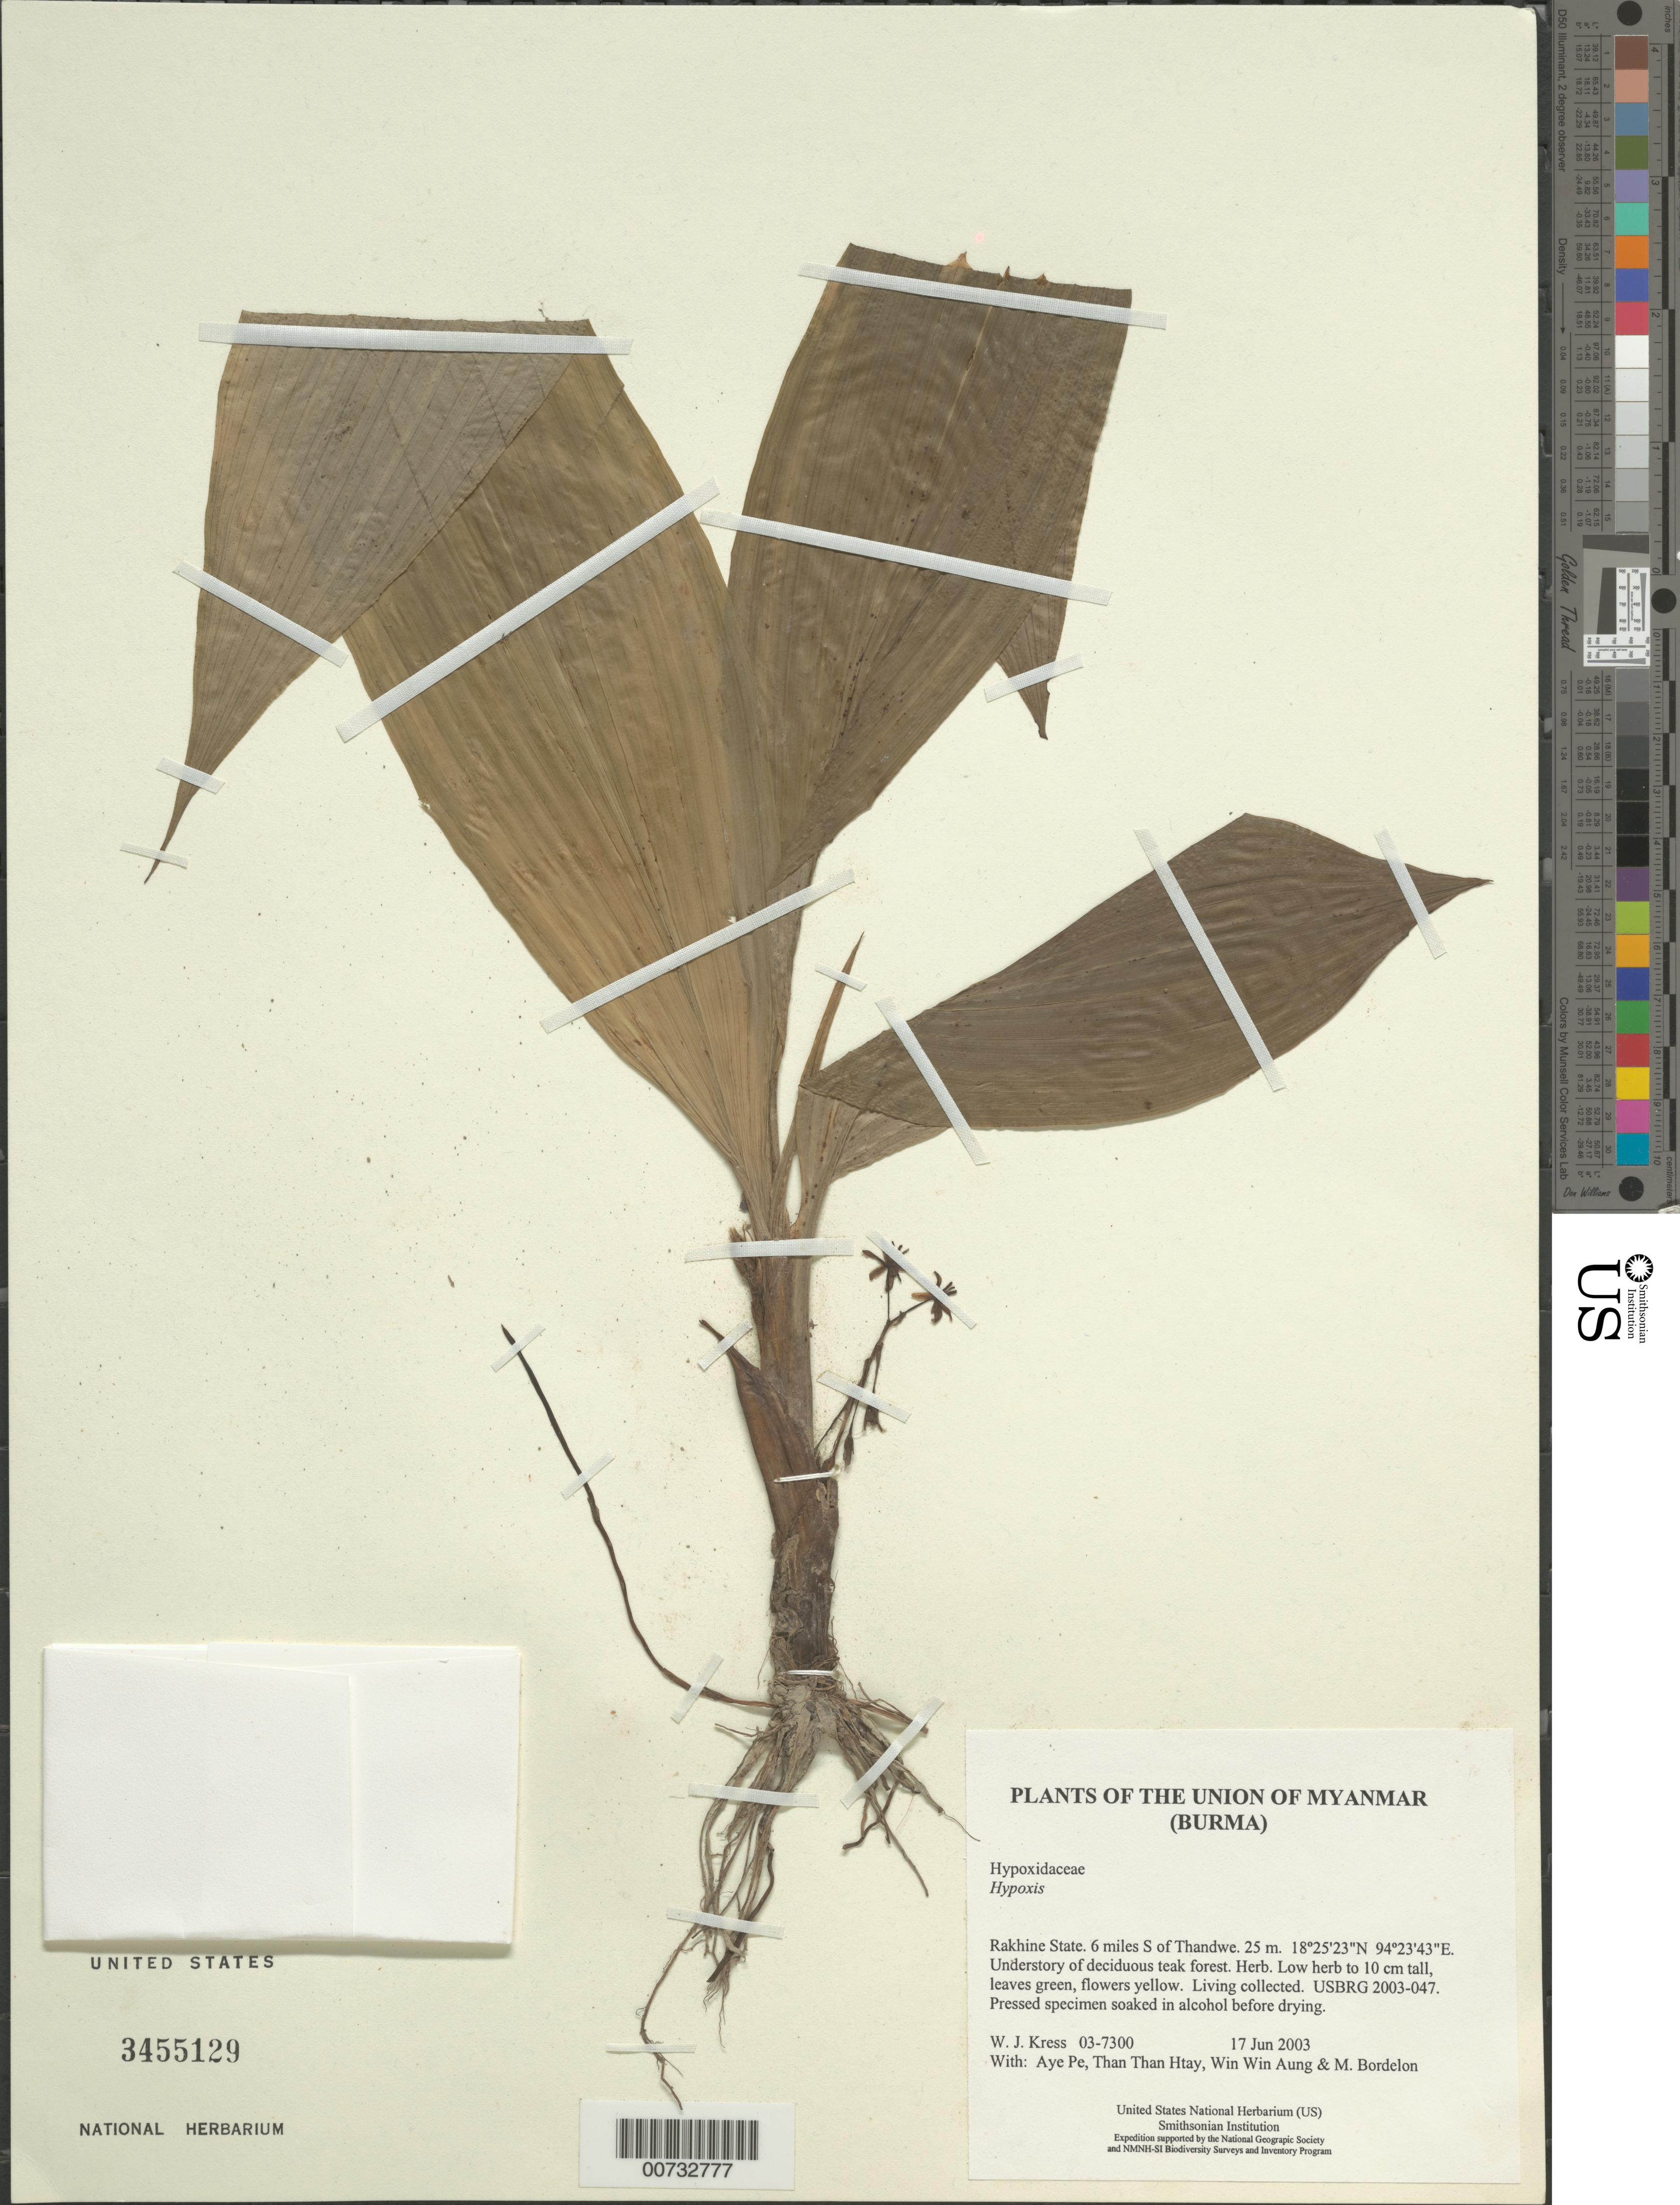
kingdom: Plantae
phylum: Tracheophyta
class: Liliopsida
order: Asparagales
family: Hypoxidaceae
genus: Hypoxis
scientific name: Hypoxis sp.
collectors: W. J. Kress, Aye Pe, Than Than Htay, Win Win Aung & M. Bordelon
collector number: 03-7300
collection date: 2003-06-17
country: Myanmar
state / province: Rakhine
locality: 6 miles S of Thandwe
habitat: Understory of deciduous teak forest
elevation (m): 25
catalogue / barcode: US 3455129